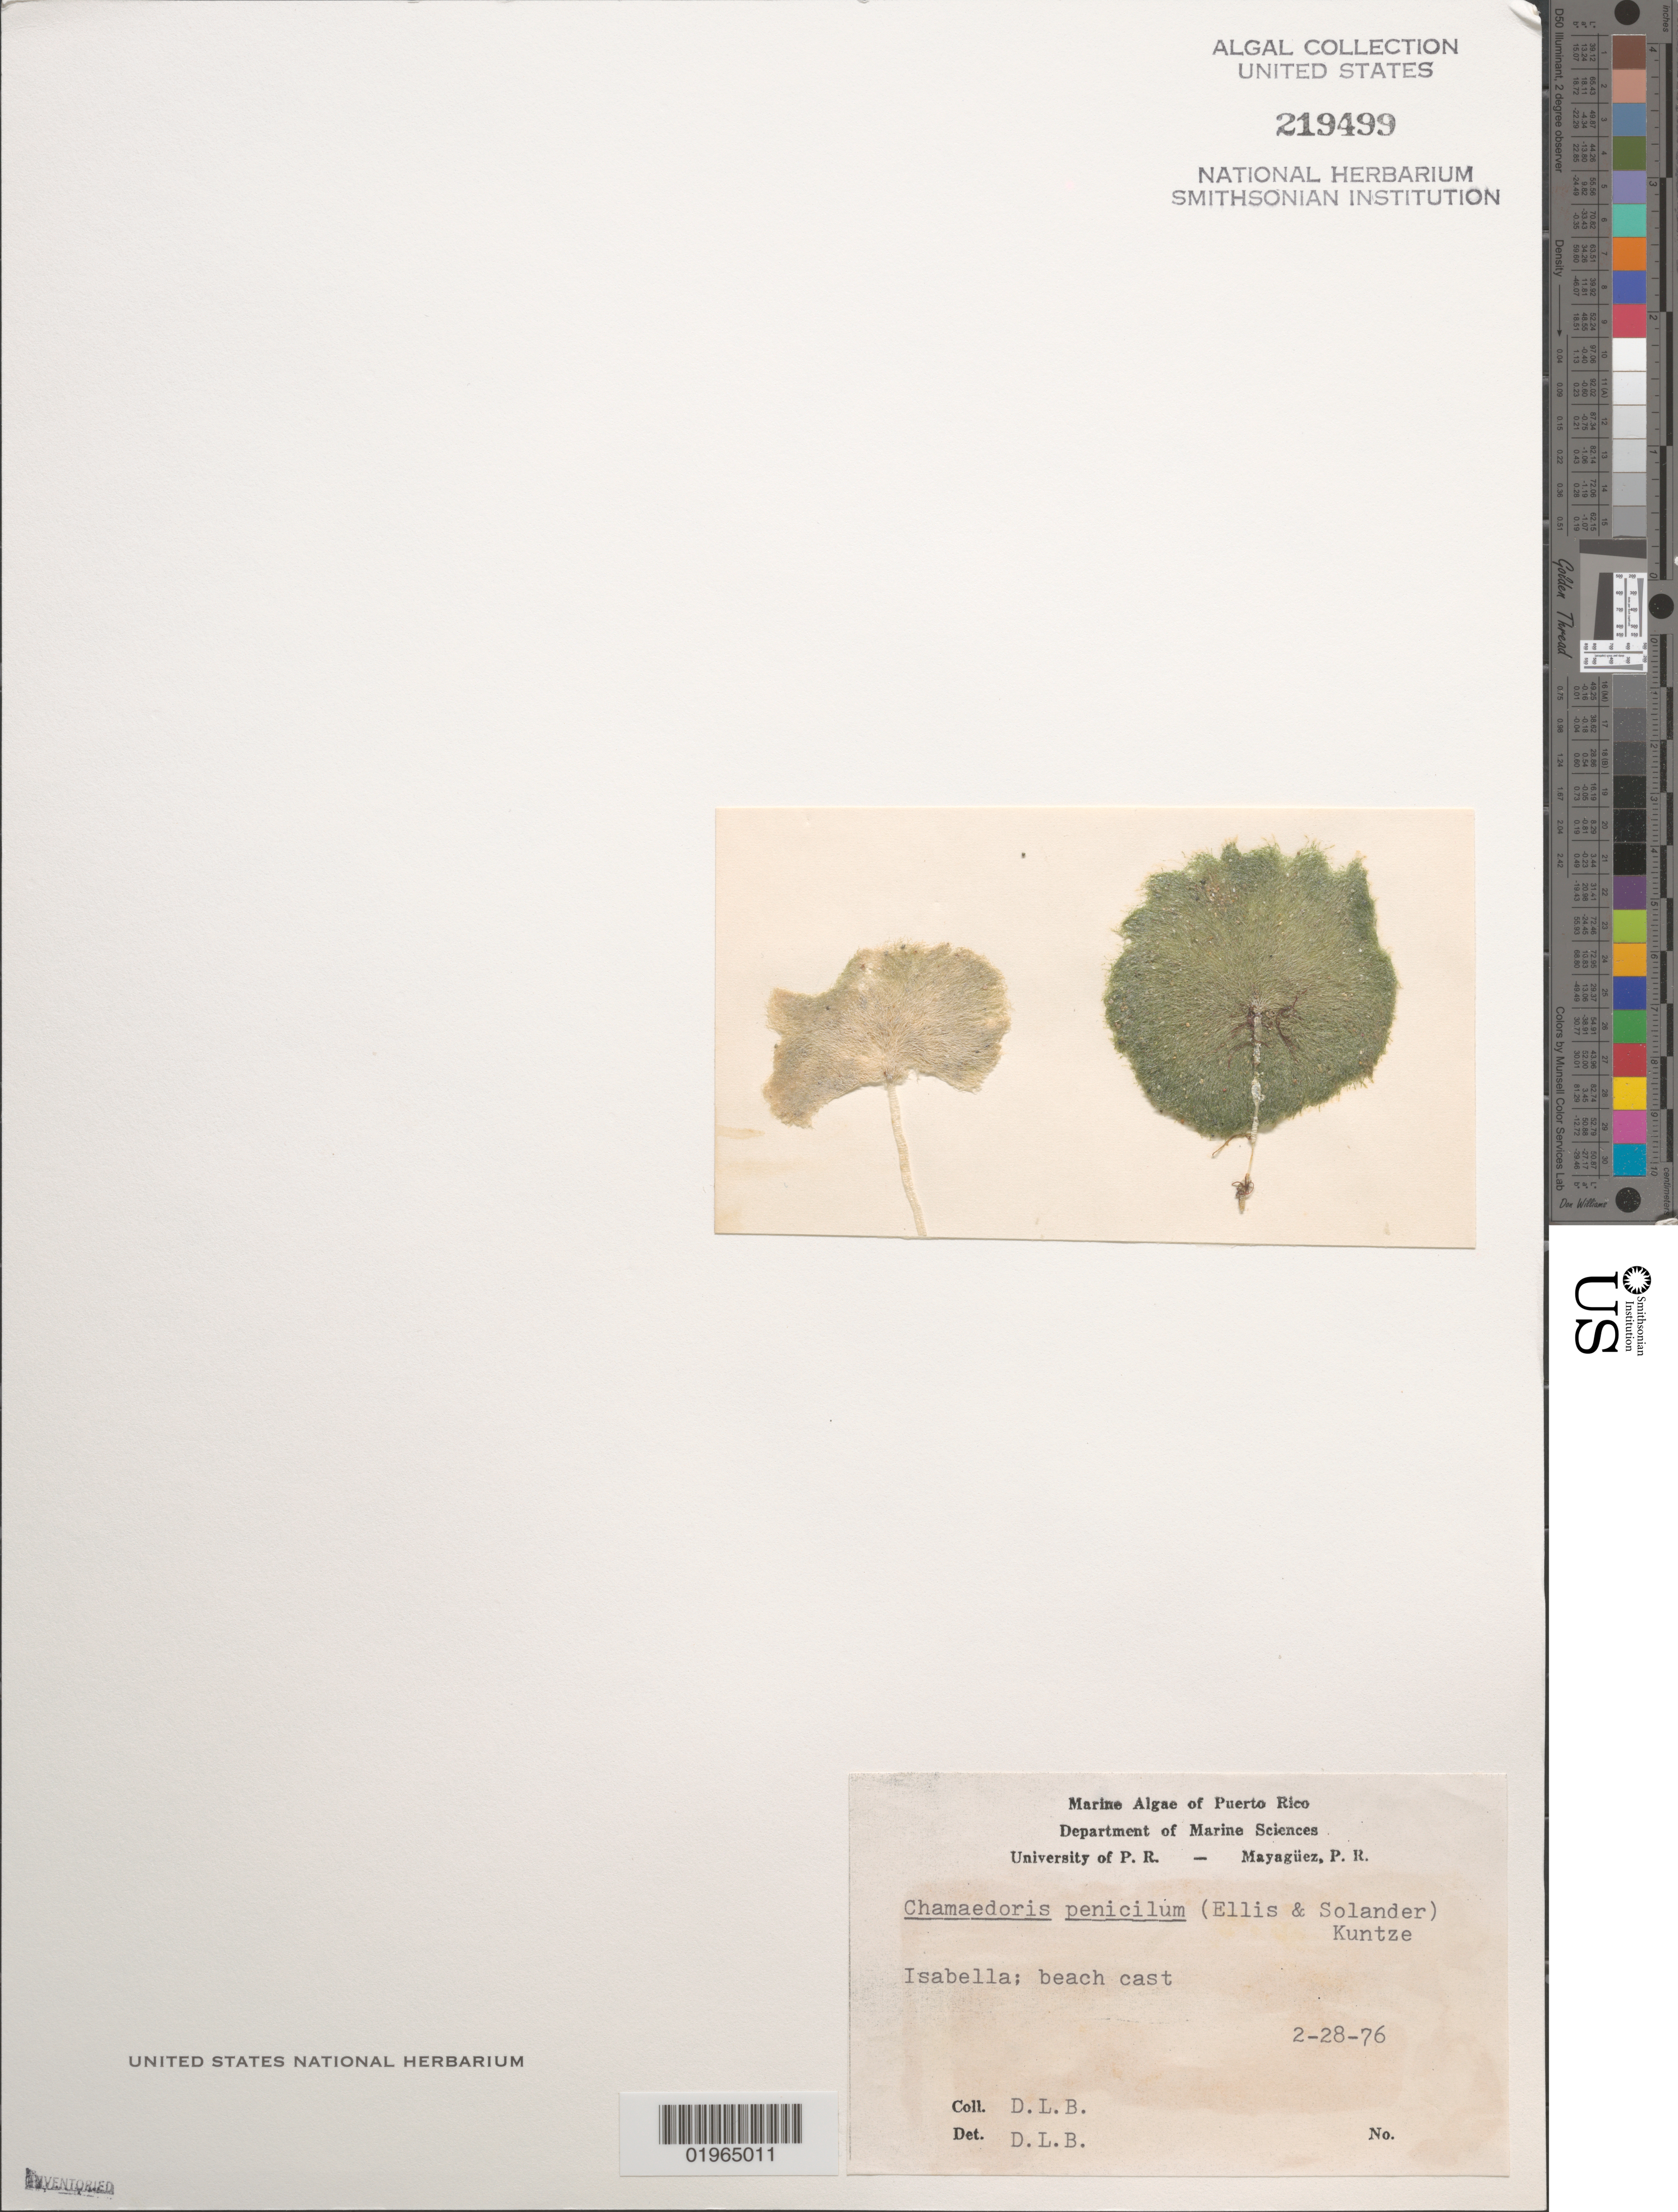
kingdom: Plantae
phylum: Chlorophyta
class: Ulvophyceae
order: Siphonocladales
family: Siphonocladaceae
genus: Chamaedoris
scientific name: Chamaedoris peniculum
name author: (J. Ellis & Sol.) Kuntze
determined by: Ballantine, D. L.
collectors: D.L. Ballantine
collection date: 1976-02-28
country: Puerto Rico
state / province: Isabela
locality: Beach cast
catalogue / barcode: US 219499